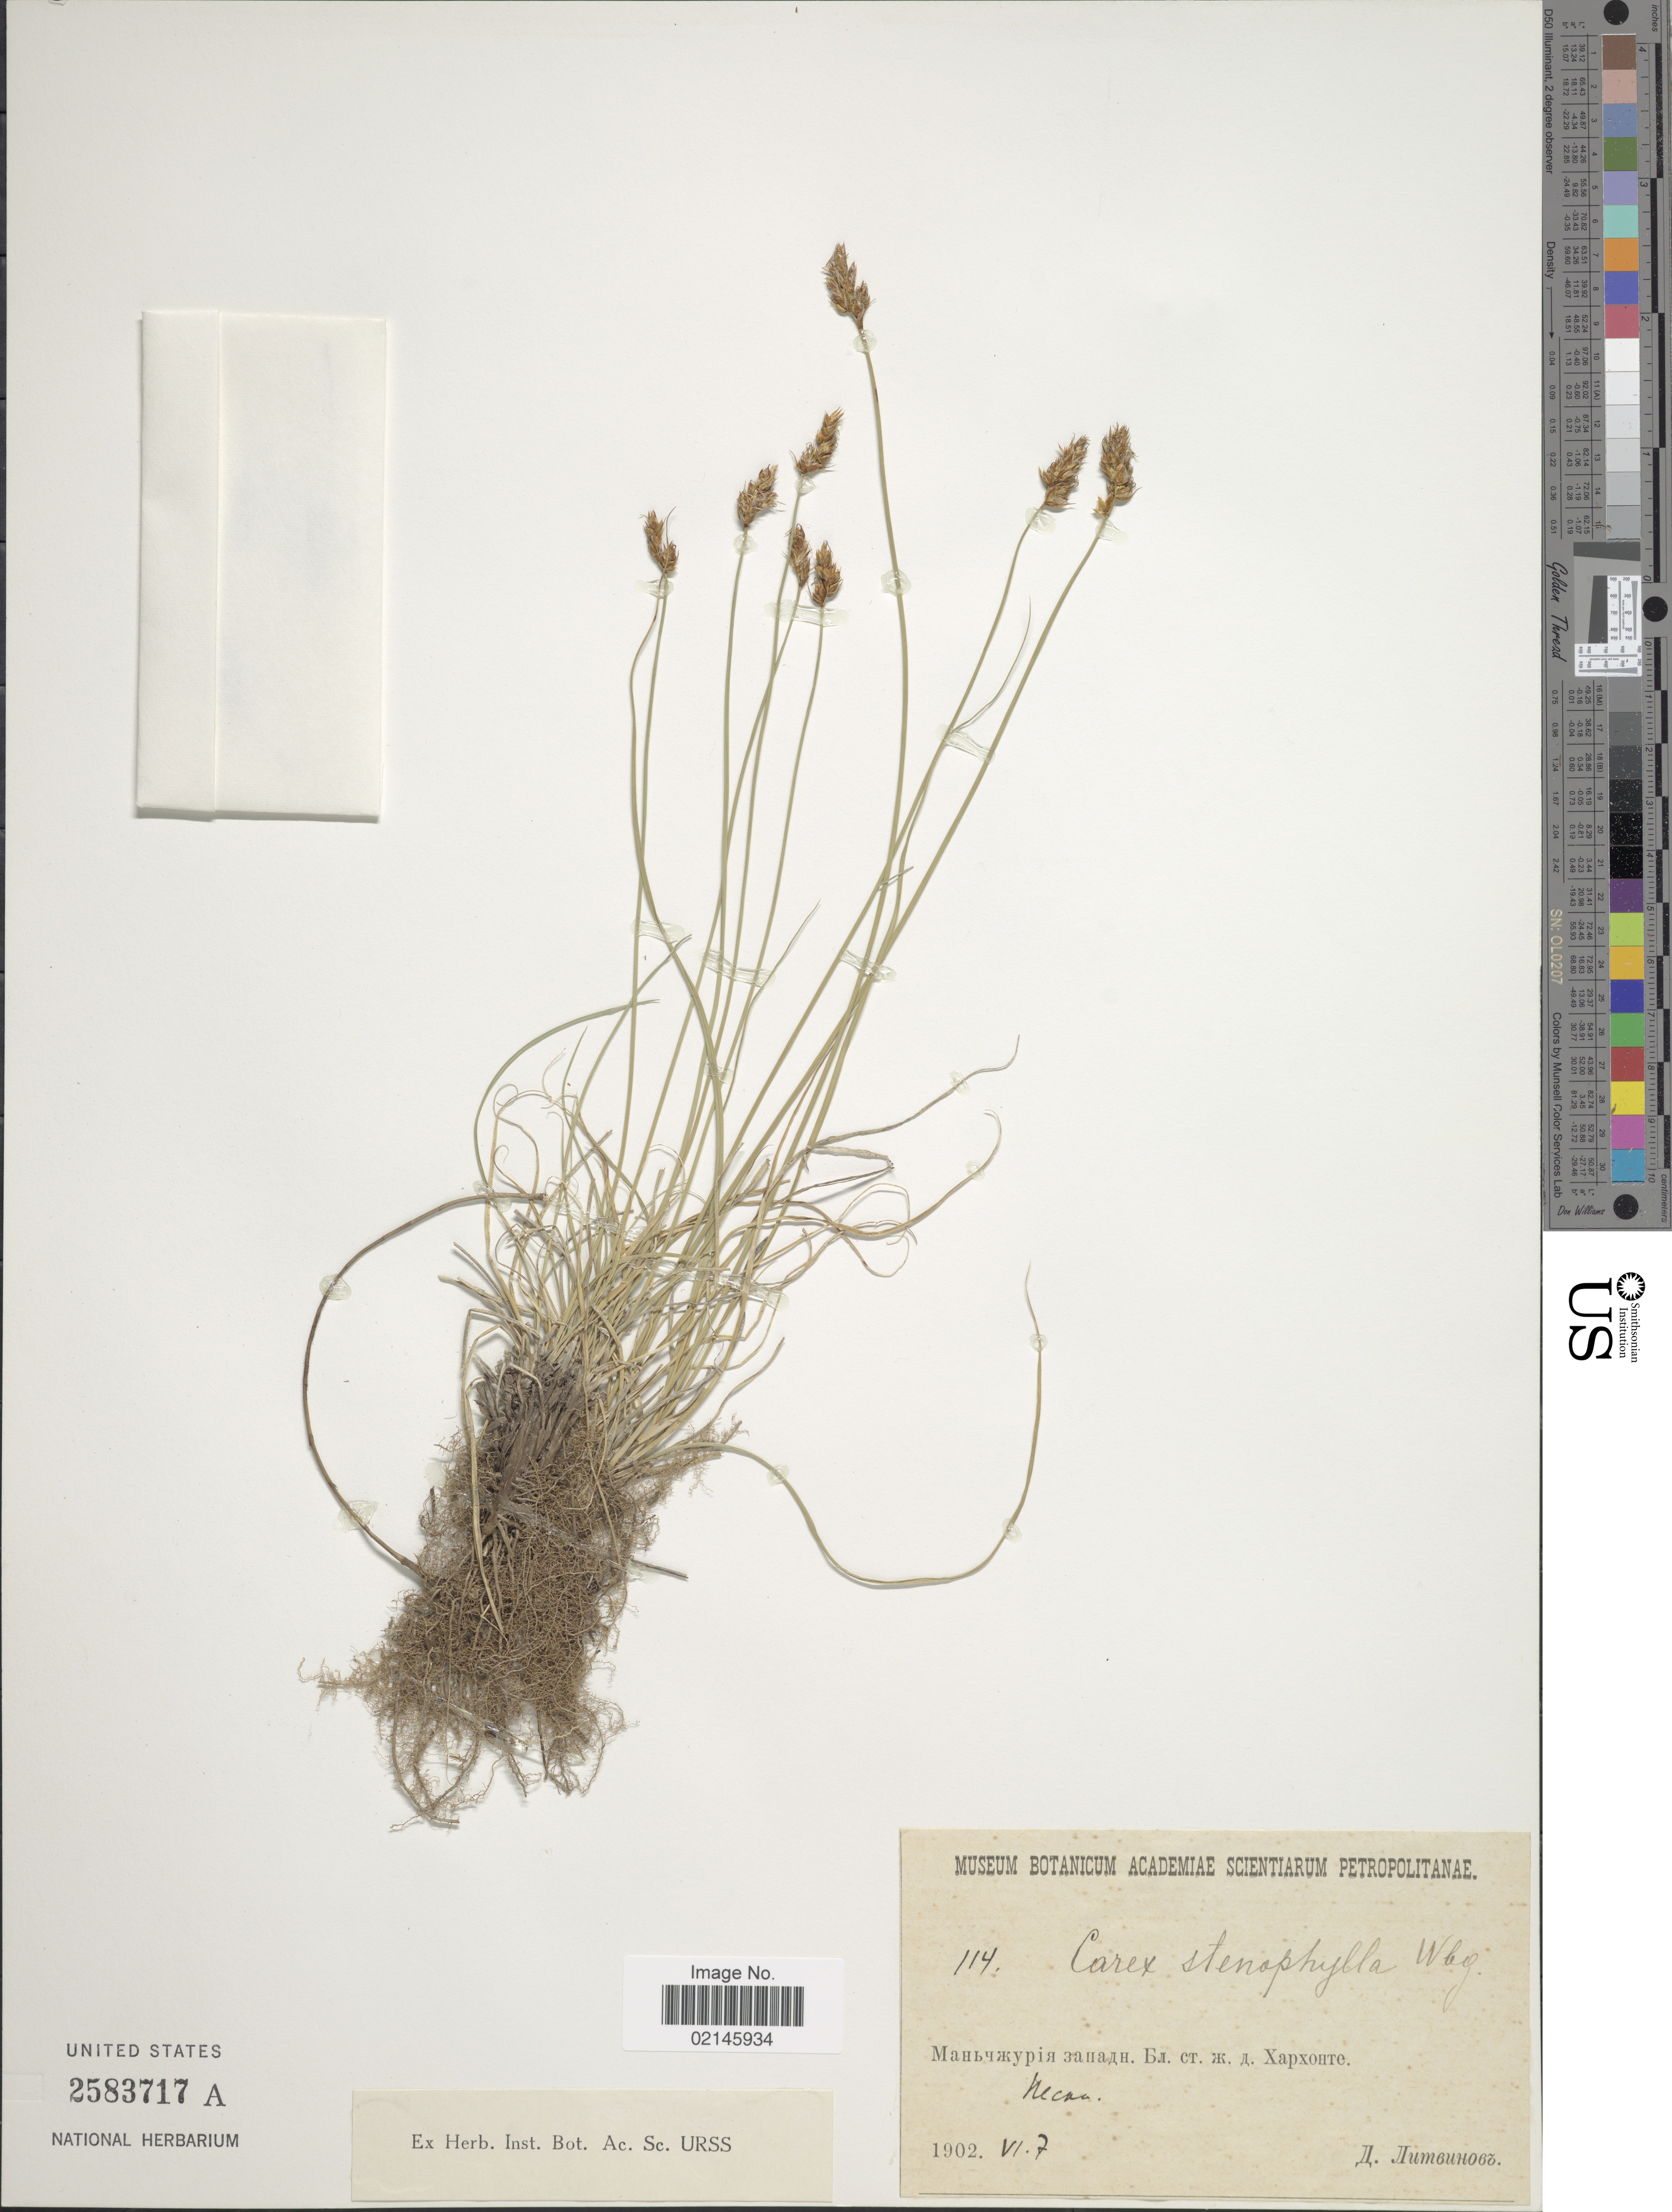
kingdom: Plantae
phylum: Tracheophyta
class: Liliopsida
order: Poales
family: Cyperaceae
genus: Carex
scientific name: Carex stenophylla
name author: Wahlenb.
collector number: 114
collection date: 1902-06-07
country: U.S.S.R.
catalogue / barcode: US 2583717A